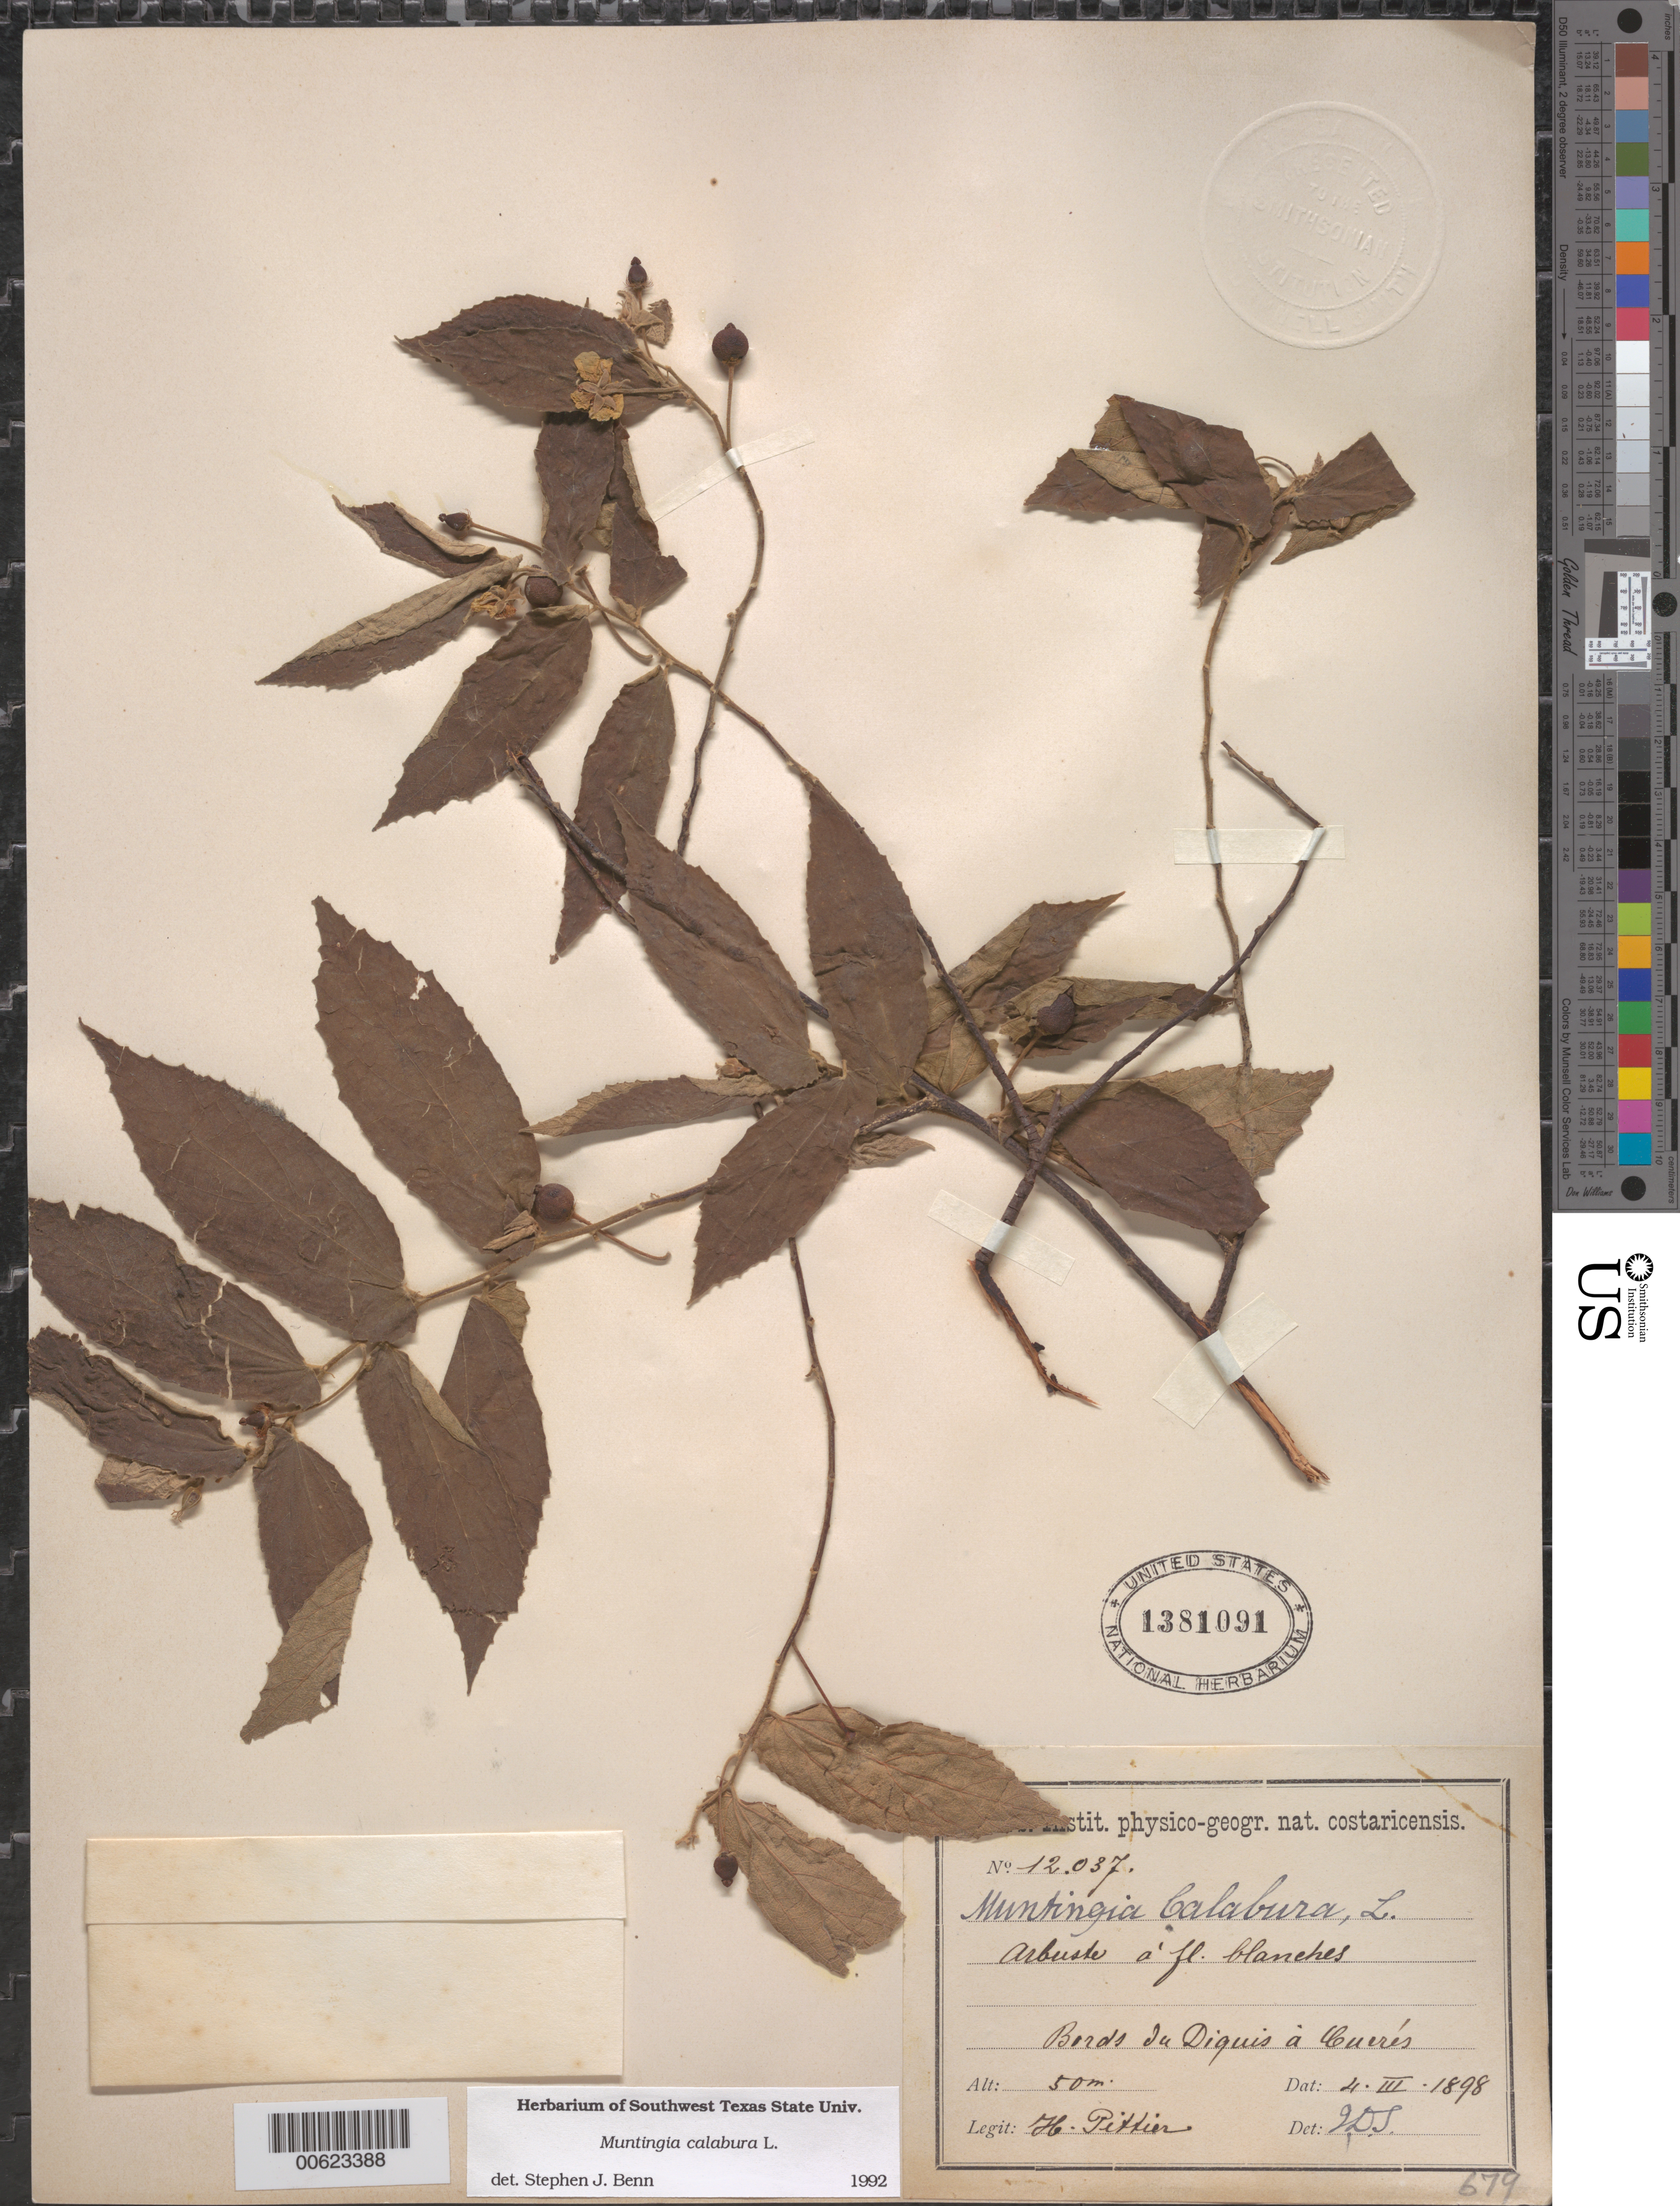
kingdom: Plantae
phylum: Tracheophyta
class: Magnoliopsida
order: Malvales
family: Muntingiaceae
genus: Muntingia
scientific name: Muntingia calabura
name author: L.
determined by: Benn, S. J.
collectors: H. F. Pittier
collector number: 12037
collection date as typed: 04 Mar 1898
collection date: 1898-03-04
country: Costa Rica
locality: Bords du Diquis á Cuerés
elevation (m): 50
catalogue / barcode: US 1381091